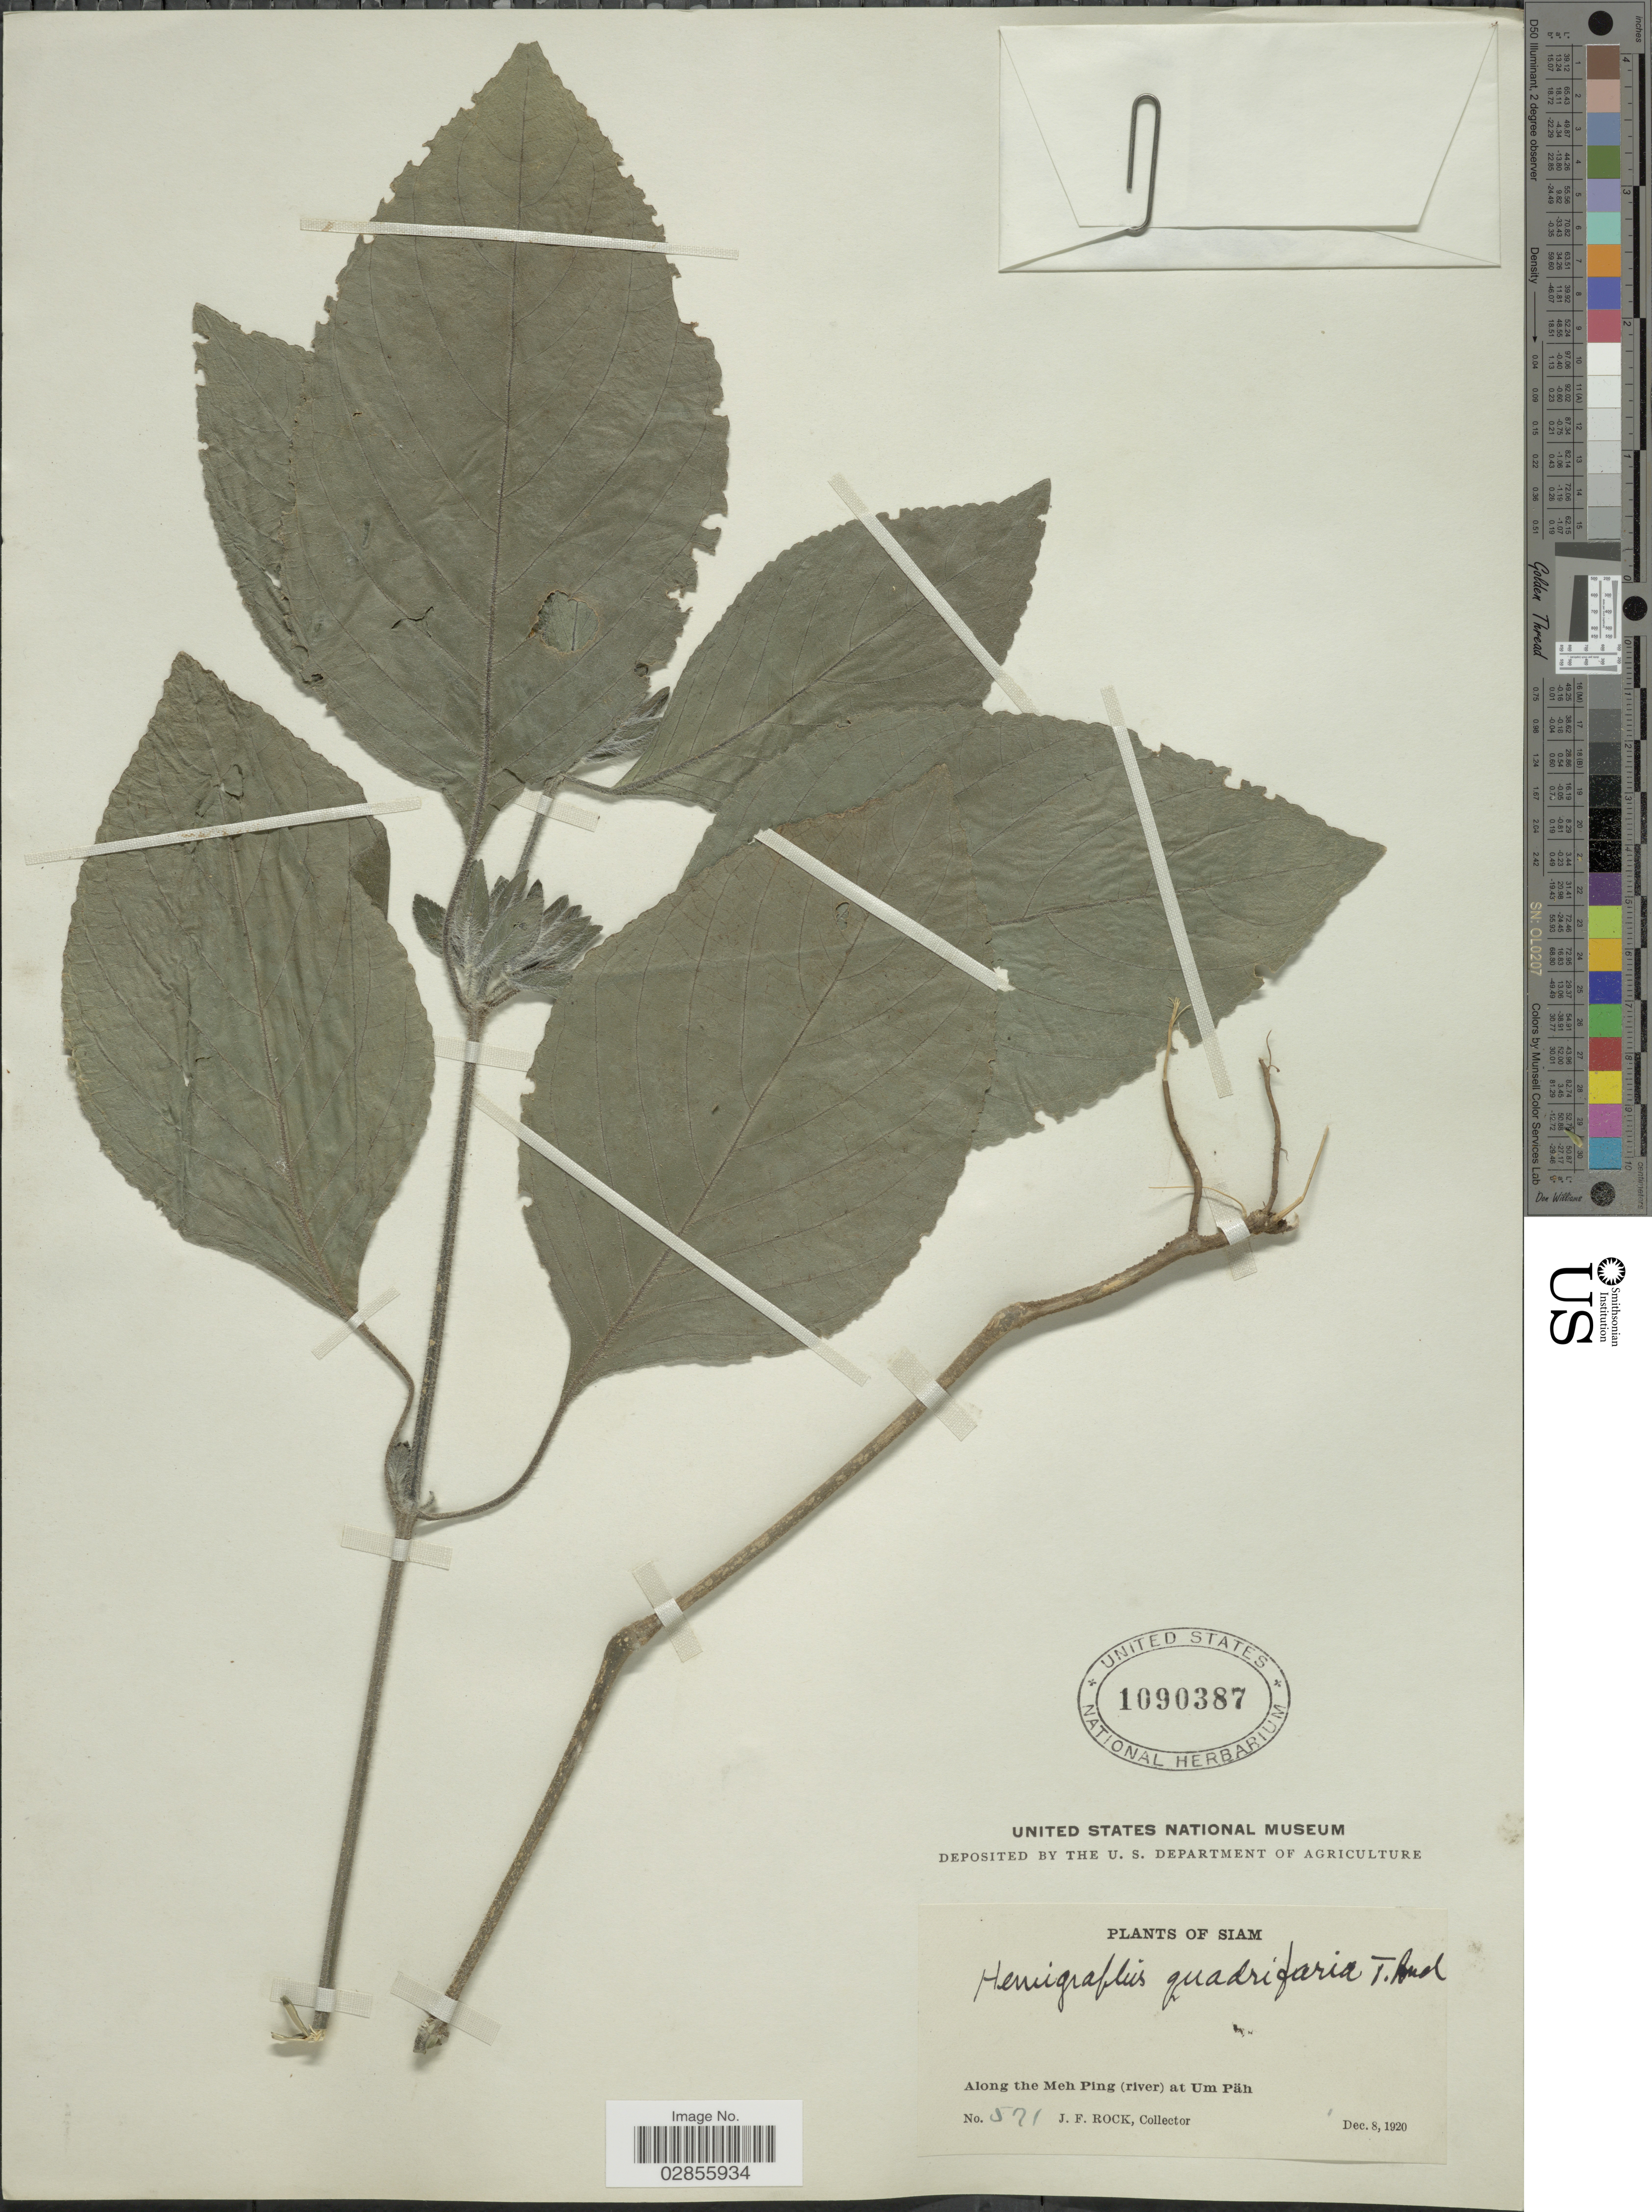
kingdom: Plantae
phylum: Tracheophyta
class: Magnoliopsida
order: Lamiales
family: Acanthaceae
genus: Hemigraphis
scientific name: Hemigraphis quadrifaria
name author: (Wall. ex Nees) T. Anderson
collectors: J. Rock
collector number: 571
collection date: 1920-12-08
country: Thailand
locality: Siam. Along the Meh Ping (river) at Um Päh.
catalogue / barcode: US 1090387